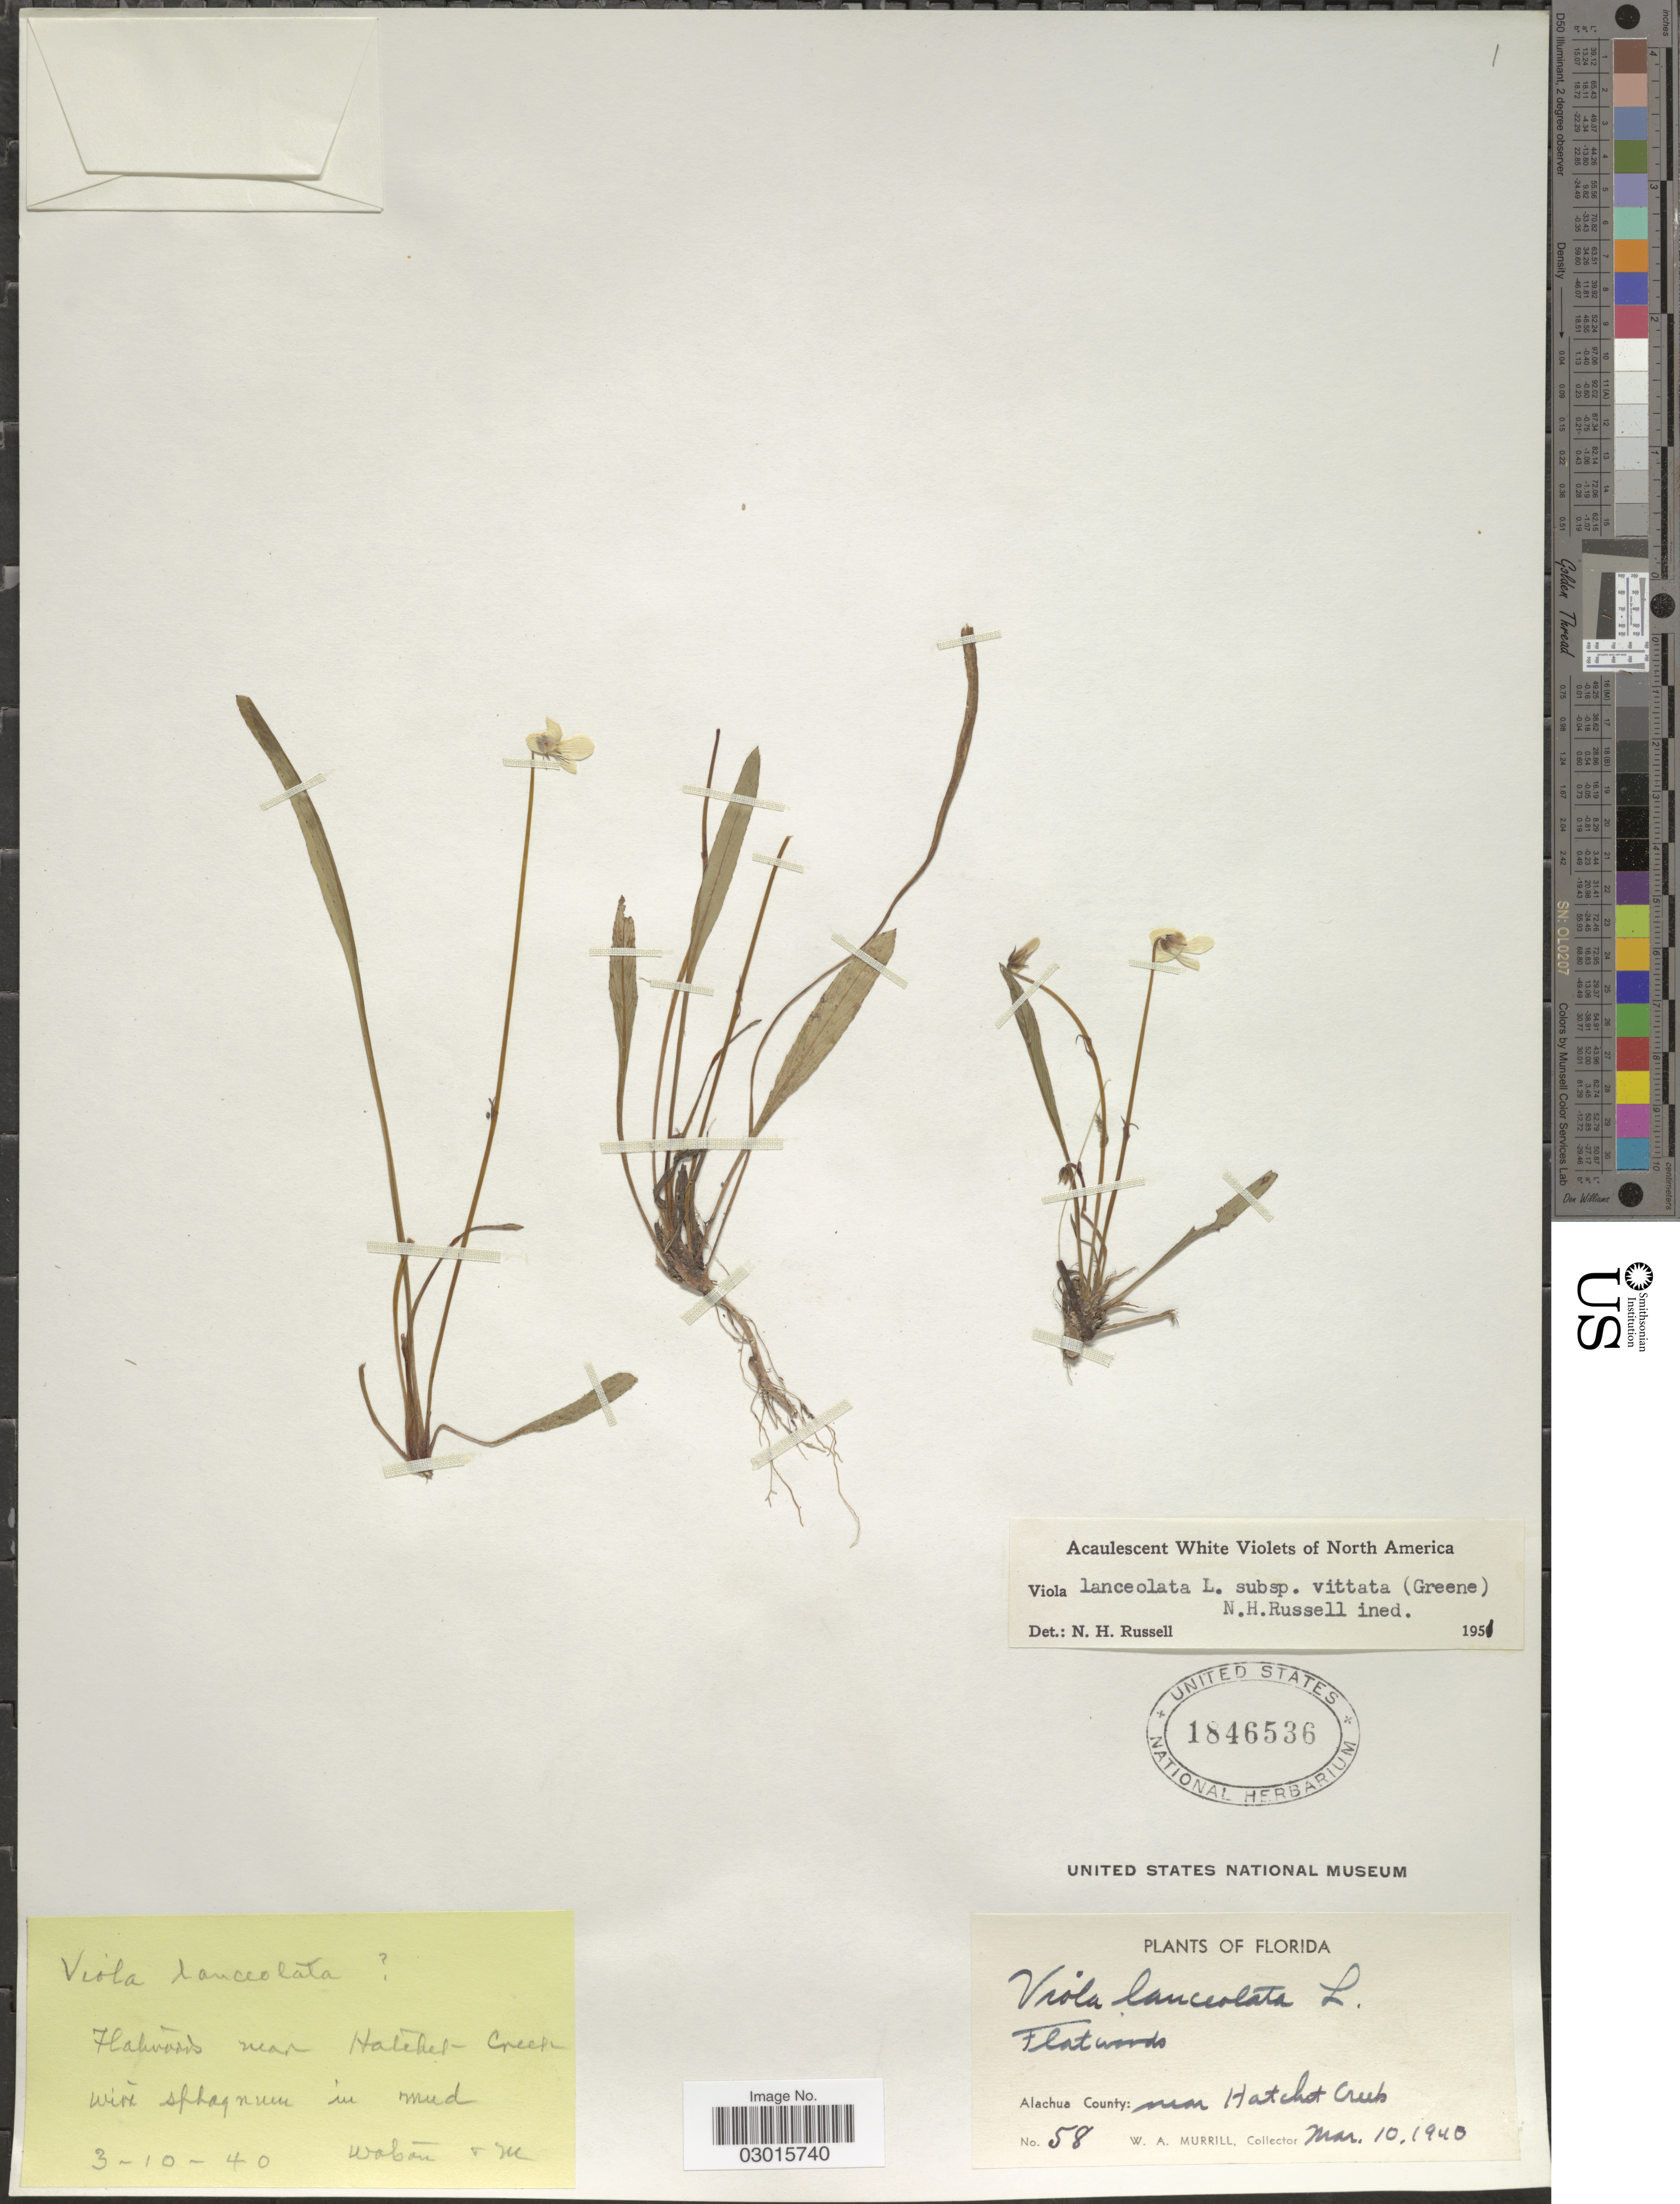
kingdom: Plantae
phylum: Tracheophyta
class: Magnoliopsida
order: Malpighiales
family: Violaceae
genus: Viola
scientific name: Viola lanceolata subsp. vittata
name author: (Greene) N. H. Russell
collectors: W. A. Murrill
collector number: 58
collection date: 1940-03-10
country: United States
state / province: Florida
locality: Alachua County: near Hatchet Creek.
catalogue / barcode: US 1846536